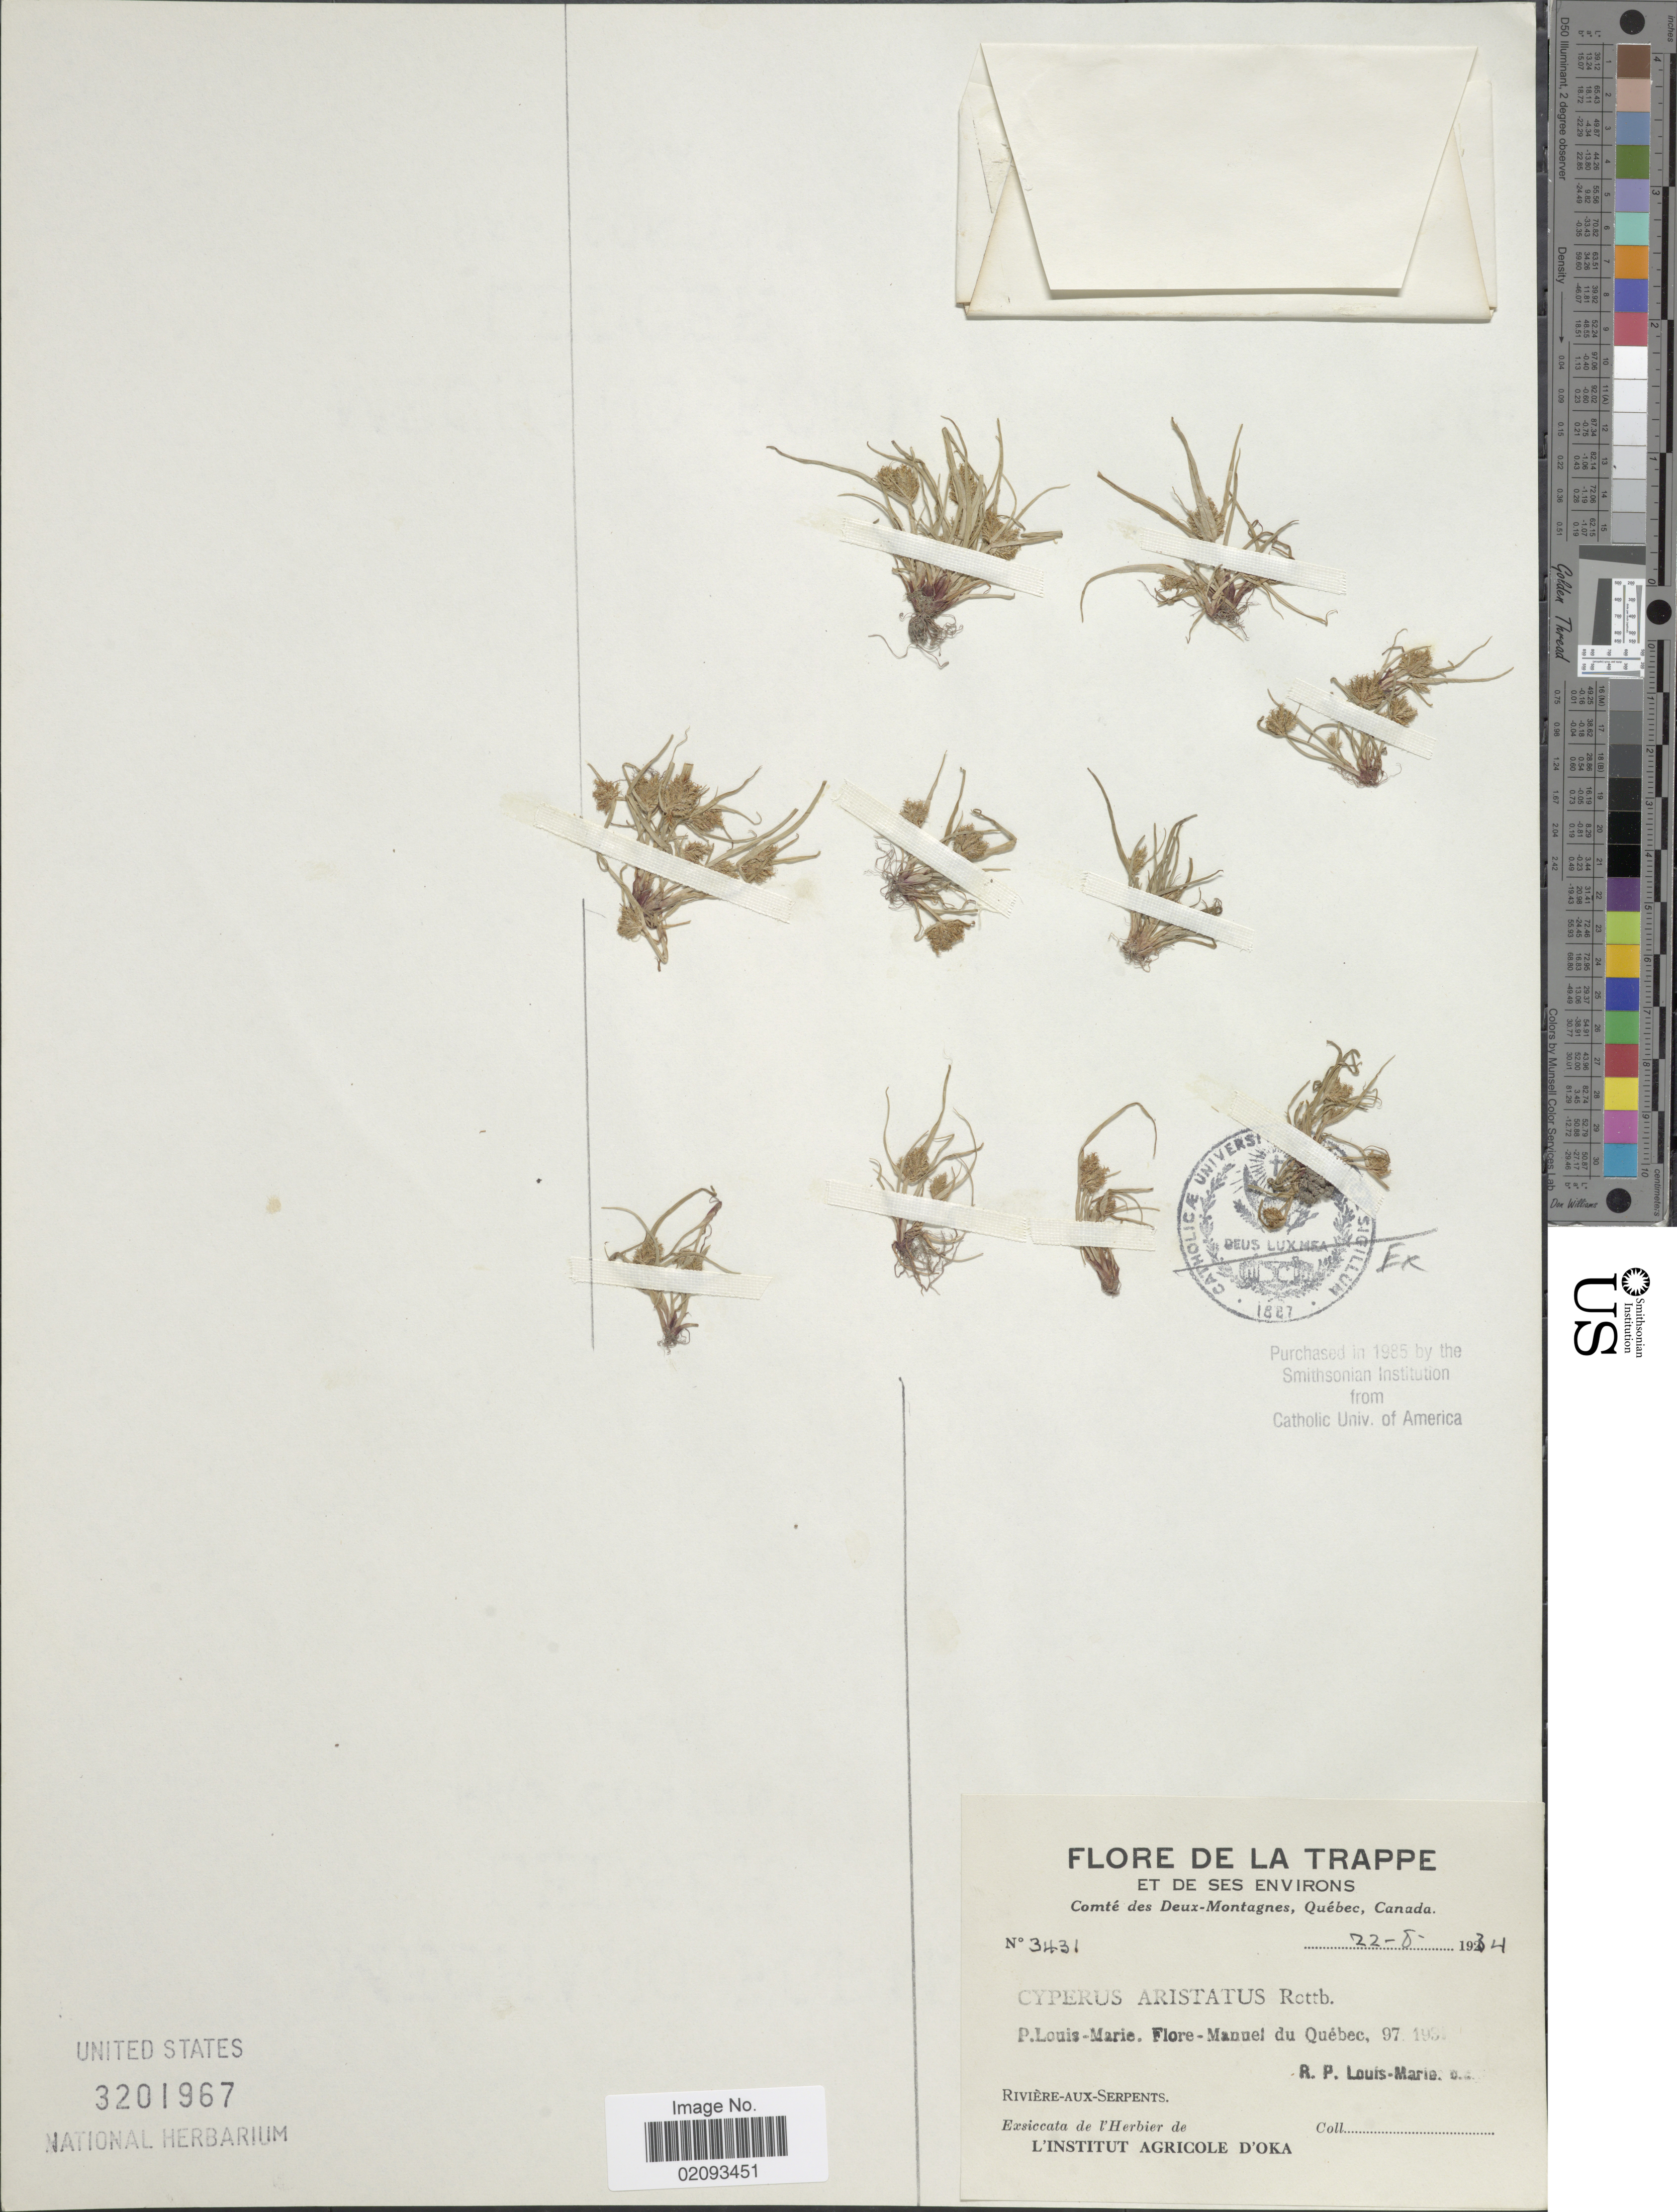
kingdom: Plantae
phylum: Tracheophyta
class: Liliopsida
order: Poales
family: Cyperaceae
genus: Cyperus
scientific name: Cyperus squarrosus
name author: L.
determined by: Strong, Mark T., (BOT), Smithsonian Institution - National Museum of Natural History (UNITED STATES)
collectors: R. Louis-Marie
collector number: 3431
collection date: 1934-08-22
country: Canada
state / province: Quebec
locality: La Trappe, et de ses environs, Comte des Deux-Montagnes, Riviere-aux-Serpents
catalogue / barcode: US 3201967